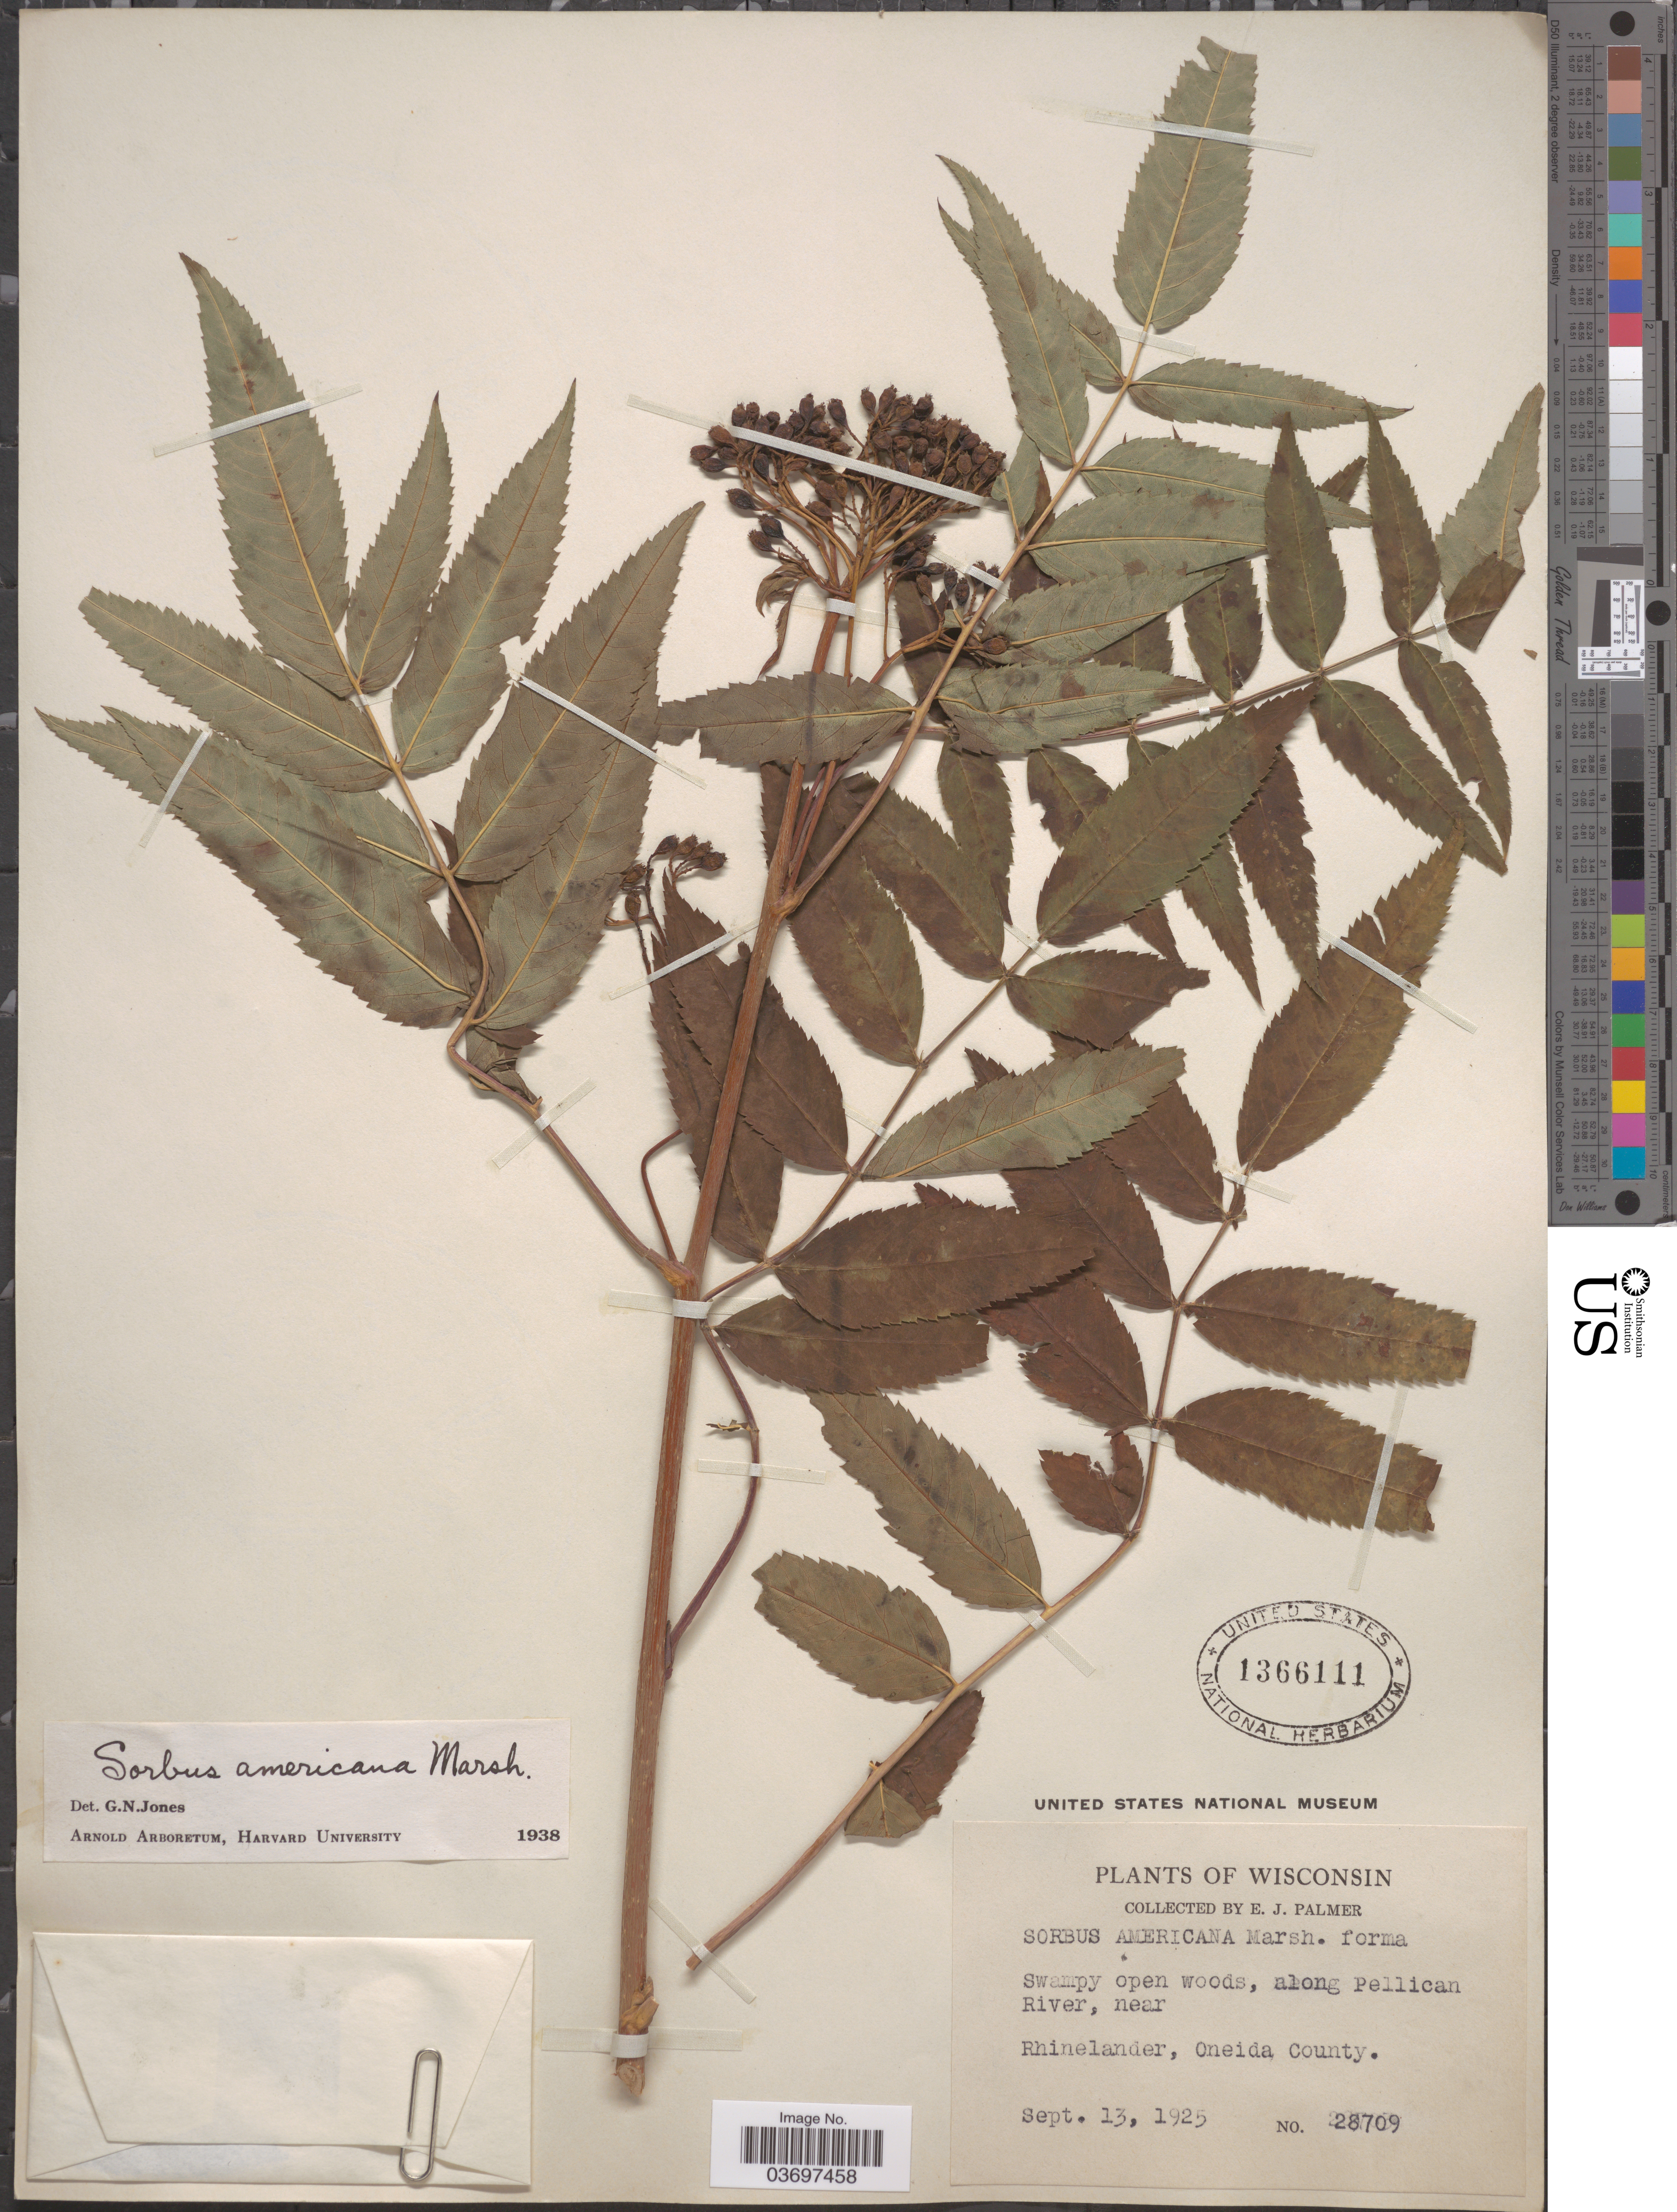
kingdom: Plantae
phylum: Tracheophyta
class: Magnoliopsida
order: Rosales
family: Rosaceae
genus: Sorbus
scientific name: Sorbus americana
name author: Marshall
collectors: E. J. Palmer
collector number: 28709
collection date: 1925-09-13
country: United States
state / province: Wisconsin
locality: Along Pellican River, near Rhinelander, Oneida County.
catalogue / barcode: US 1366111